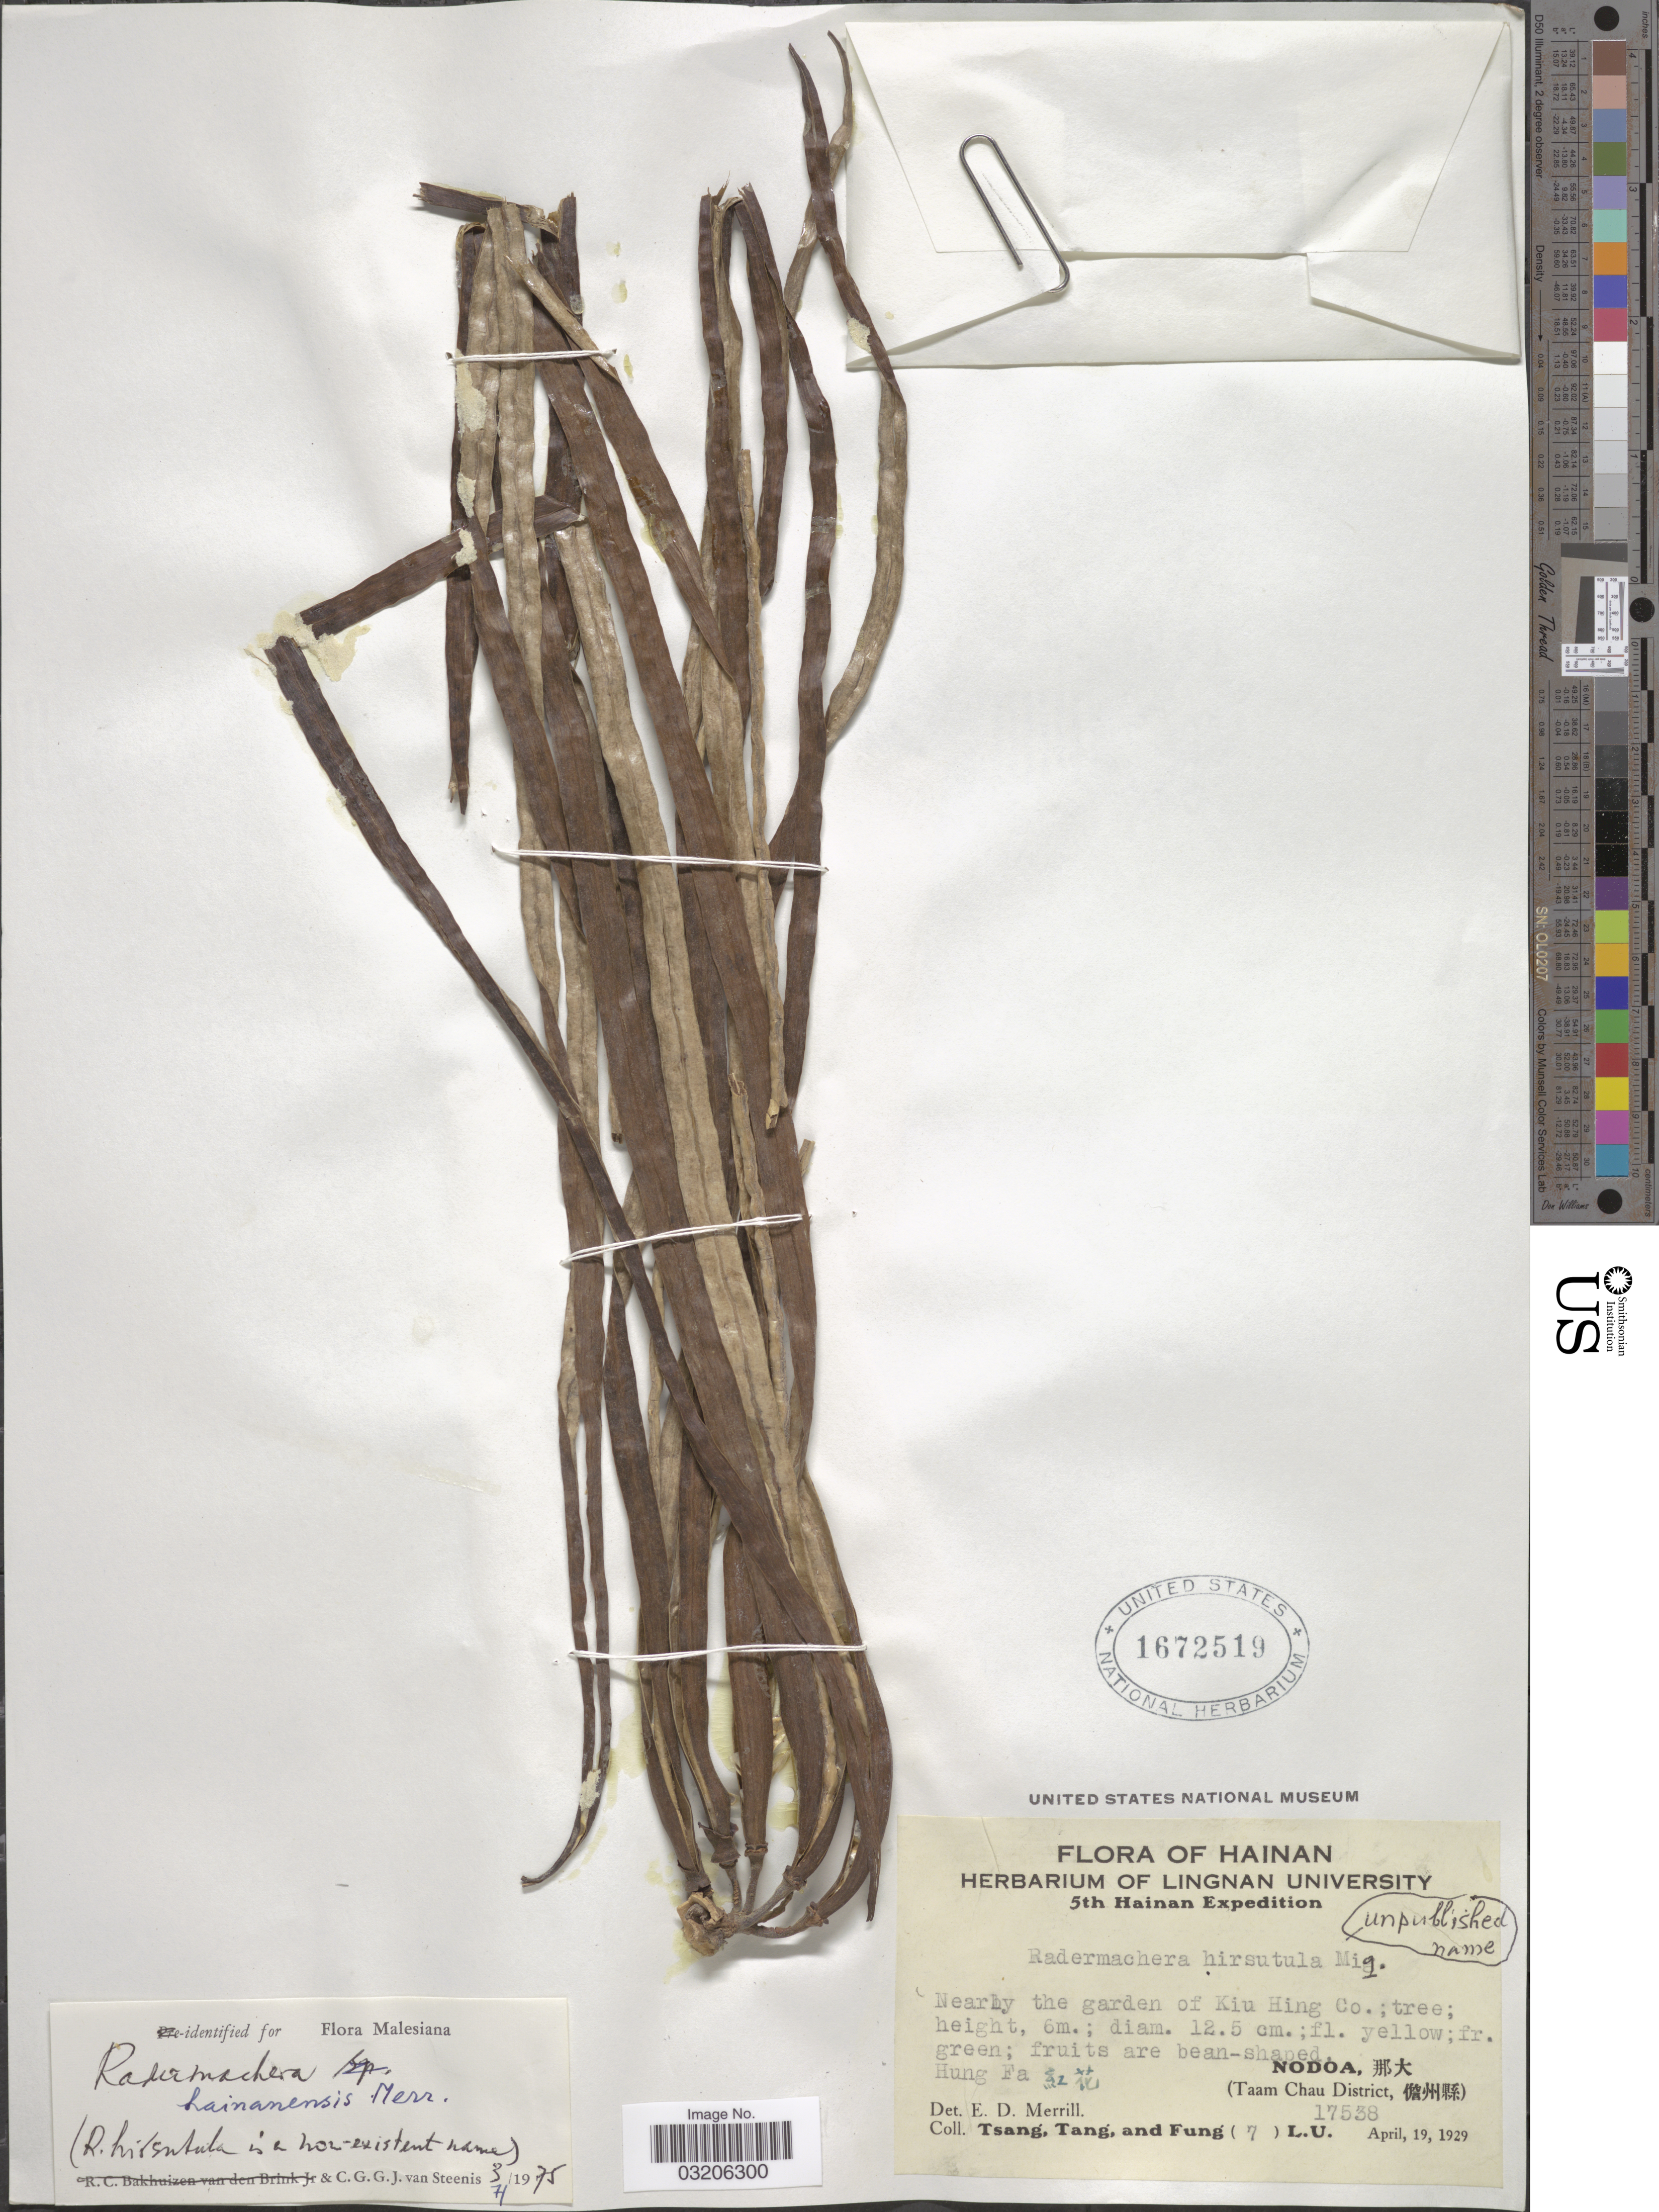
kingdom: Plantae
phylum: Tracheophyta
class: Magnoliopsida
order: Lamiales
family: Bignoniaceae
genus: Radermachera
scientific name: Radermachera hainanensis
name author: Merr.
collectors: -. T'sang, -. Tang & Fung, --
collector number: (7) L.U. 17538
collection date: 1929-04-19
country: China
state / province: Hainan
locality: Hung Fa X, Nodoa, X. (Taam Chau District, X)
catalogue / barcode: US 1672519